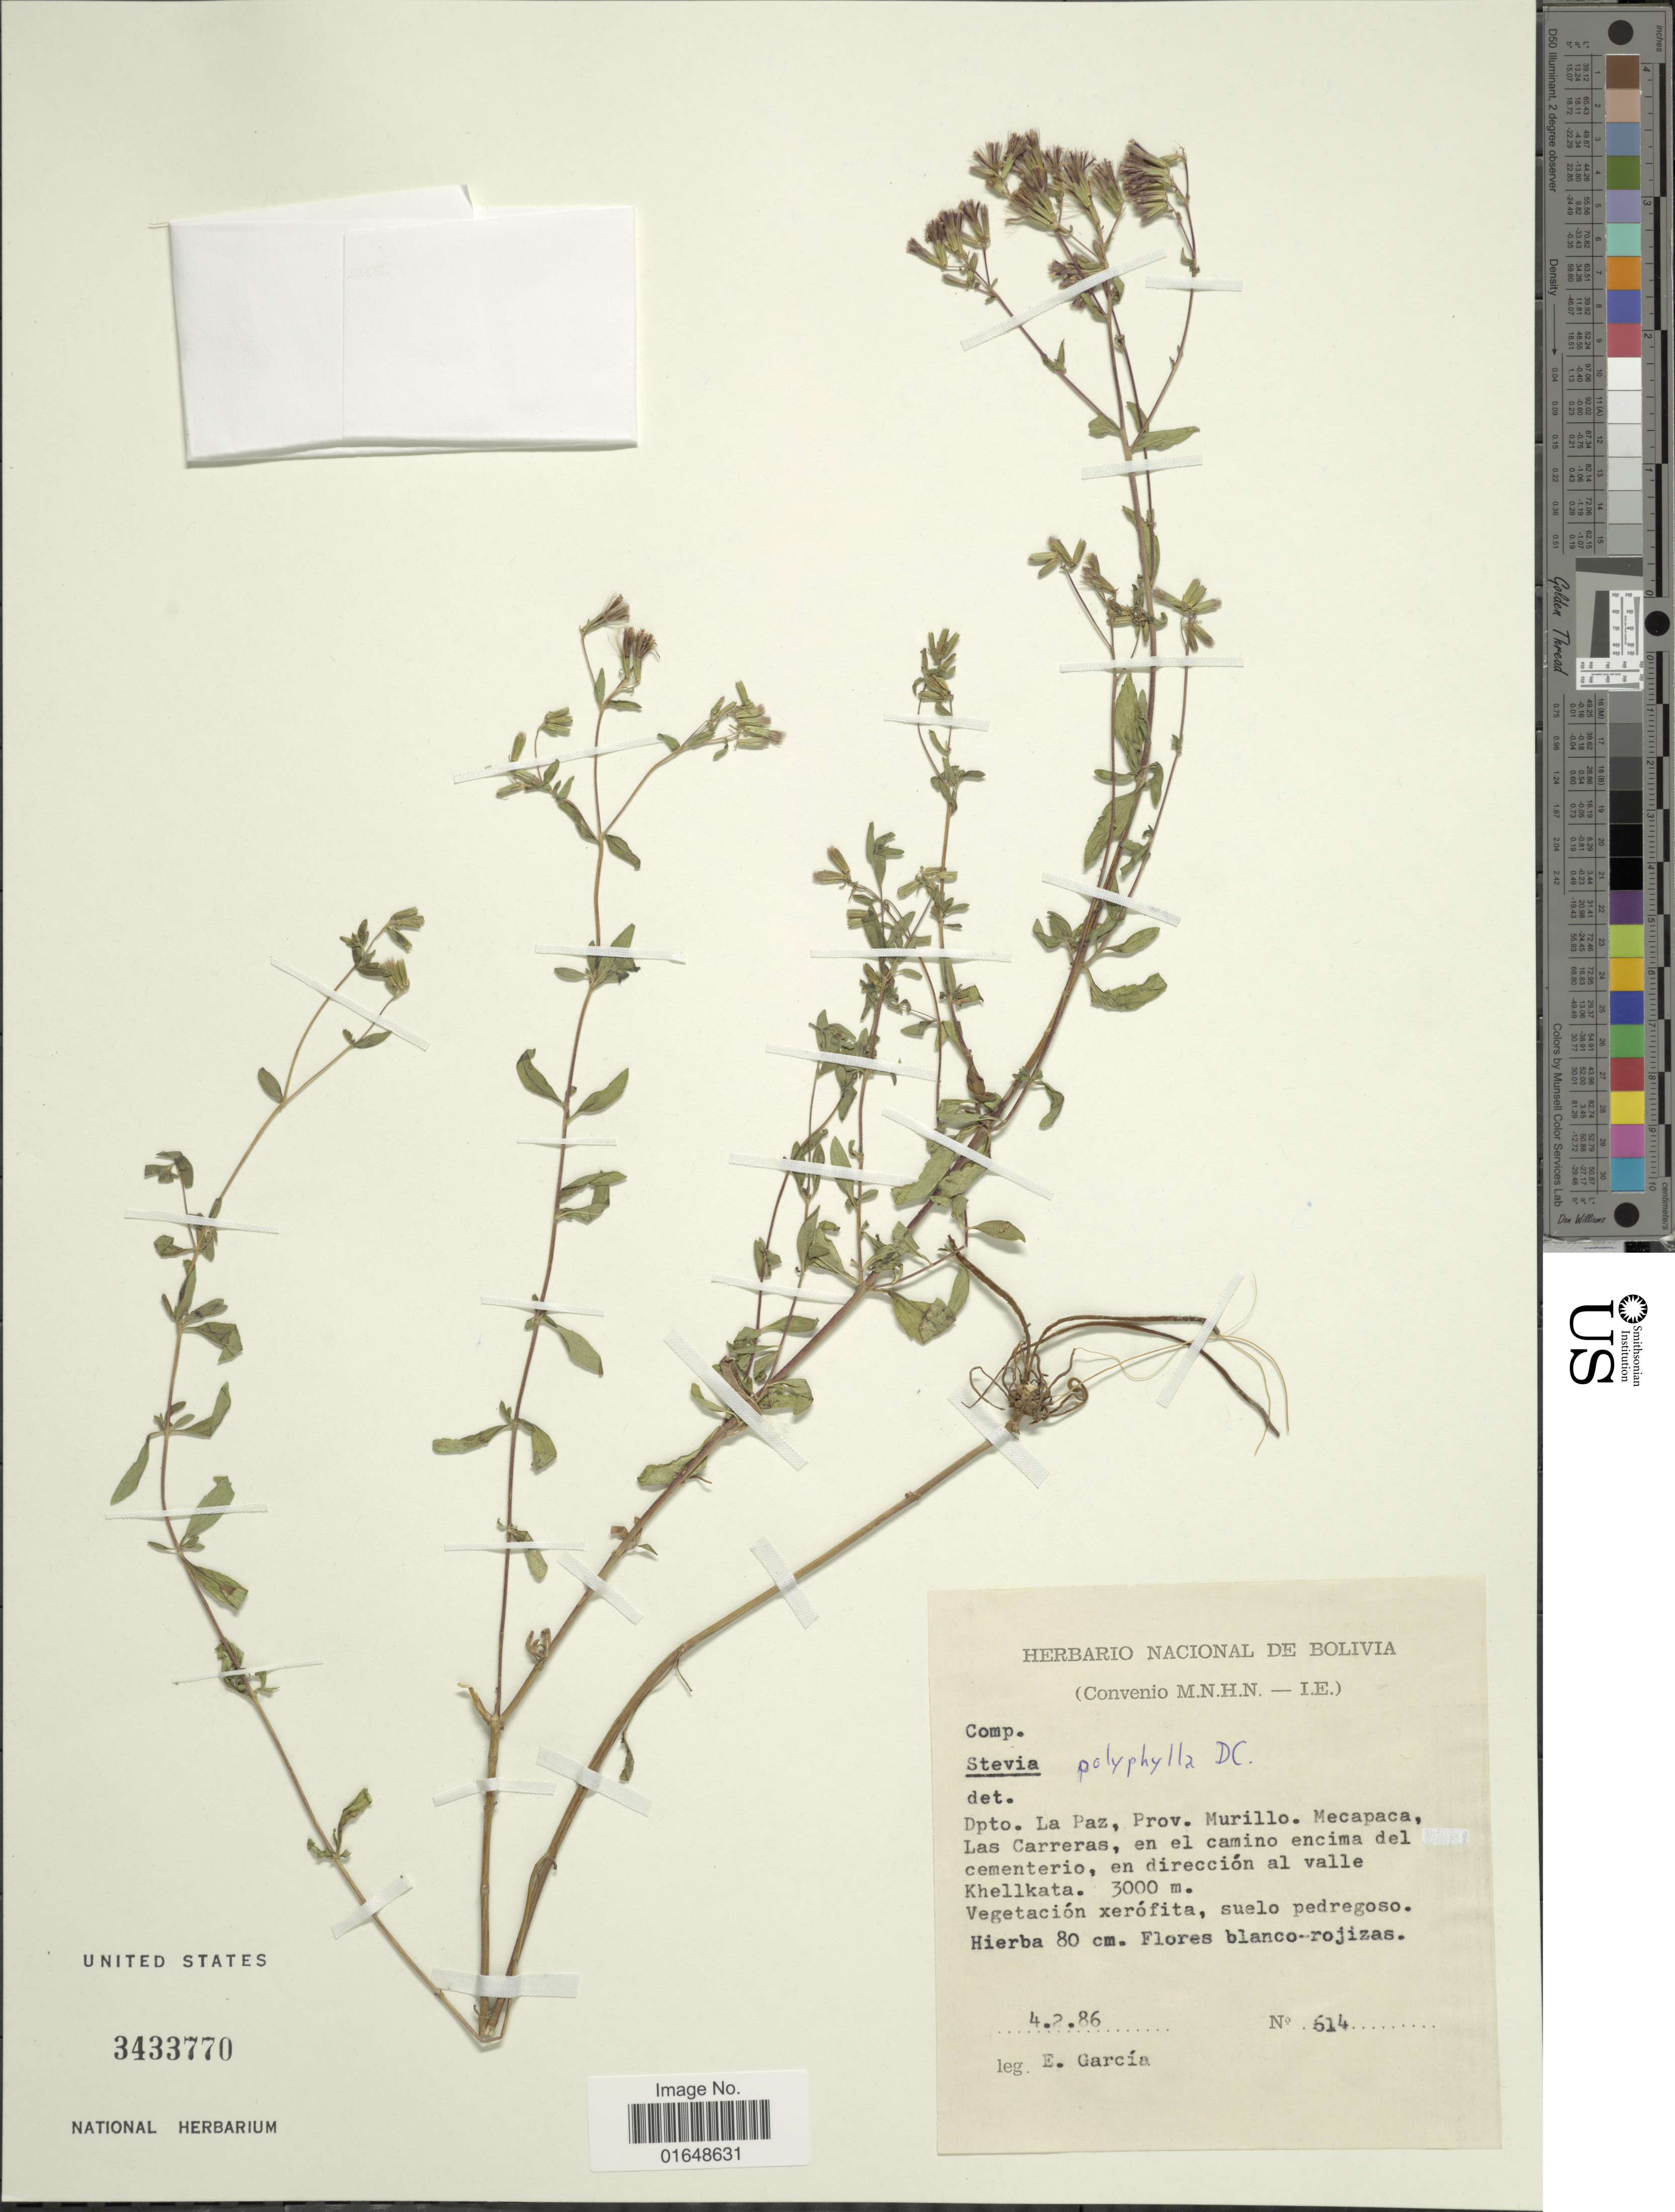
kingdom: Plantae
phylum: Tracheophyta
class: Magnoliopsida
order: Asterales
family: Asteraceae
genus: Stevia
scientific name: Stevia polyphylla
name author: DC.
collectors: E. García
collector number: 614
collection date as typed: Transcribed d/m/y: 4/2/86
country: Bolivia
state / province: La Paz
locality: Dpto. La Paz, Prov. Murillo. Mecapaca, Las Carreras, en el camino encima del cementerio, en dirección al valle Khellkata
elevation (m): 3000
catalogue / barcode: US 3433770